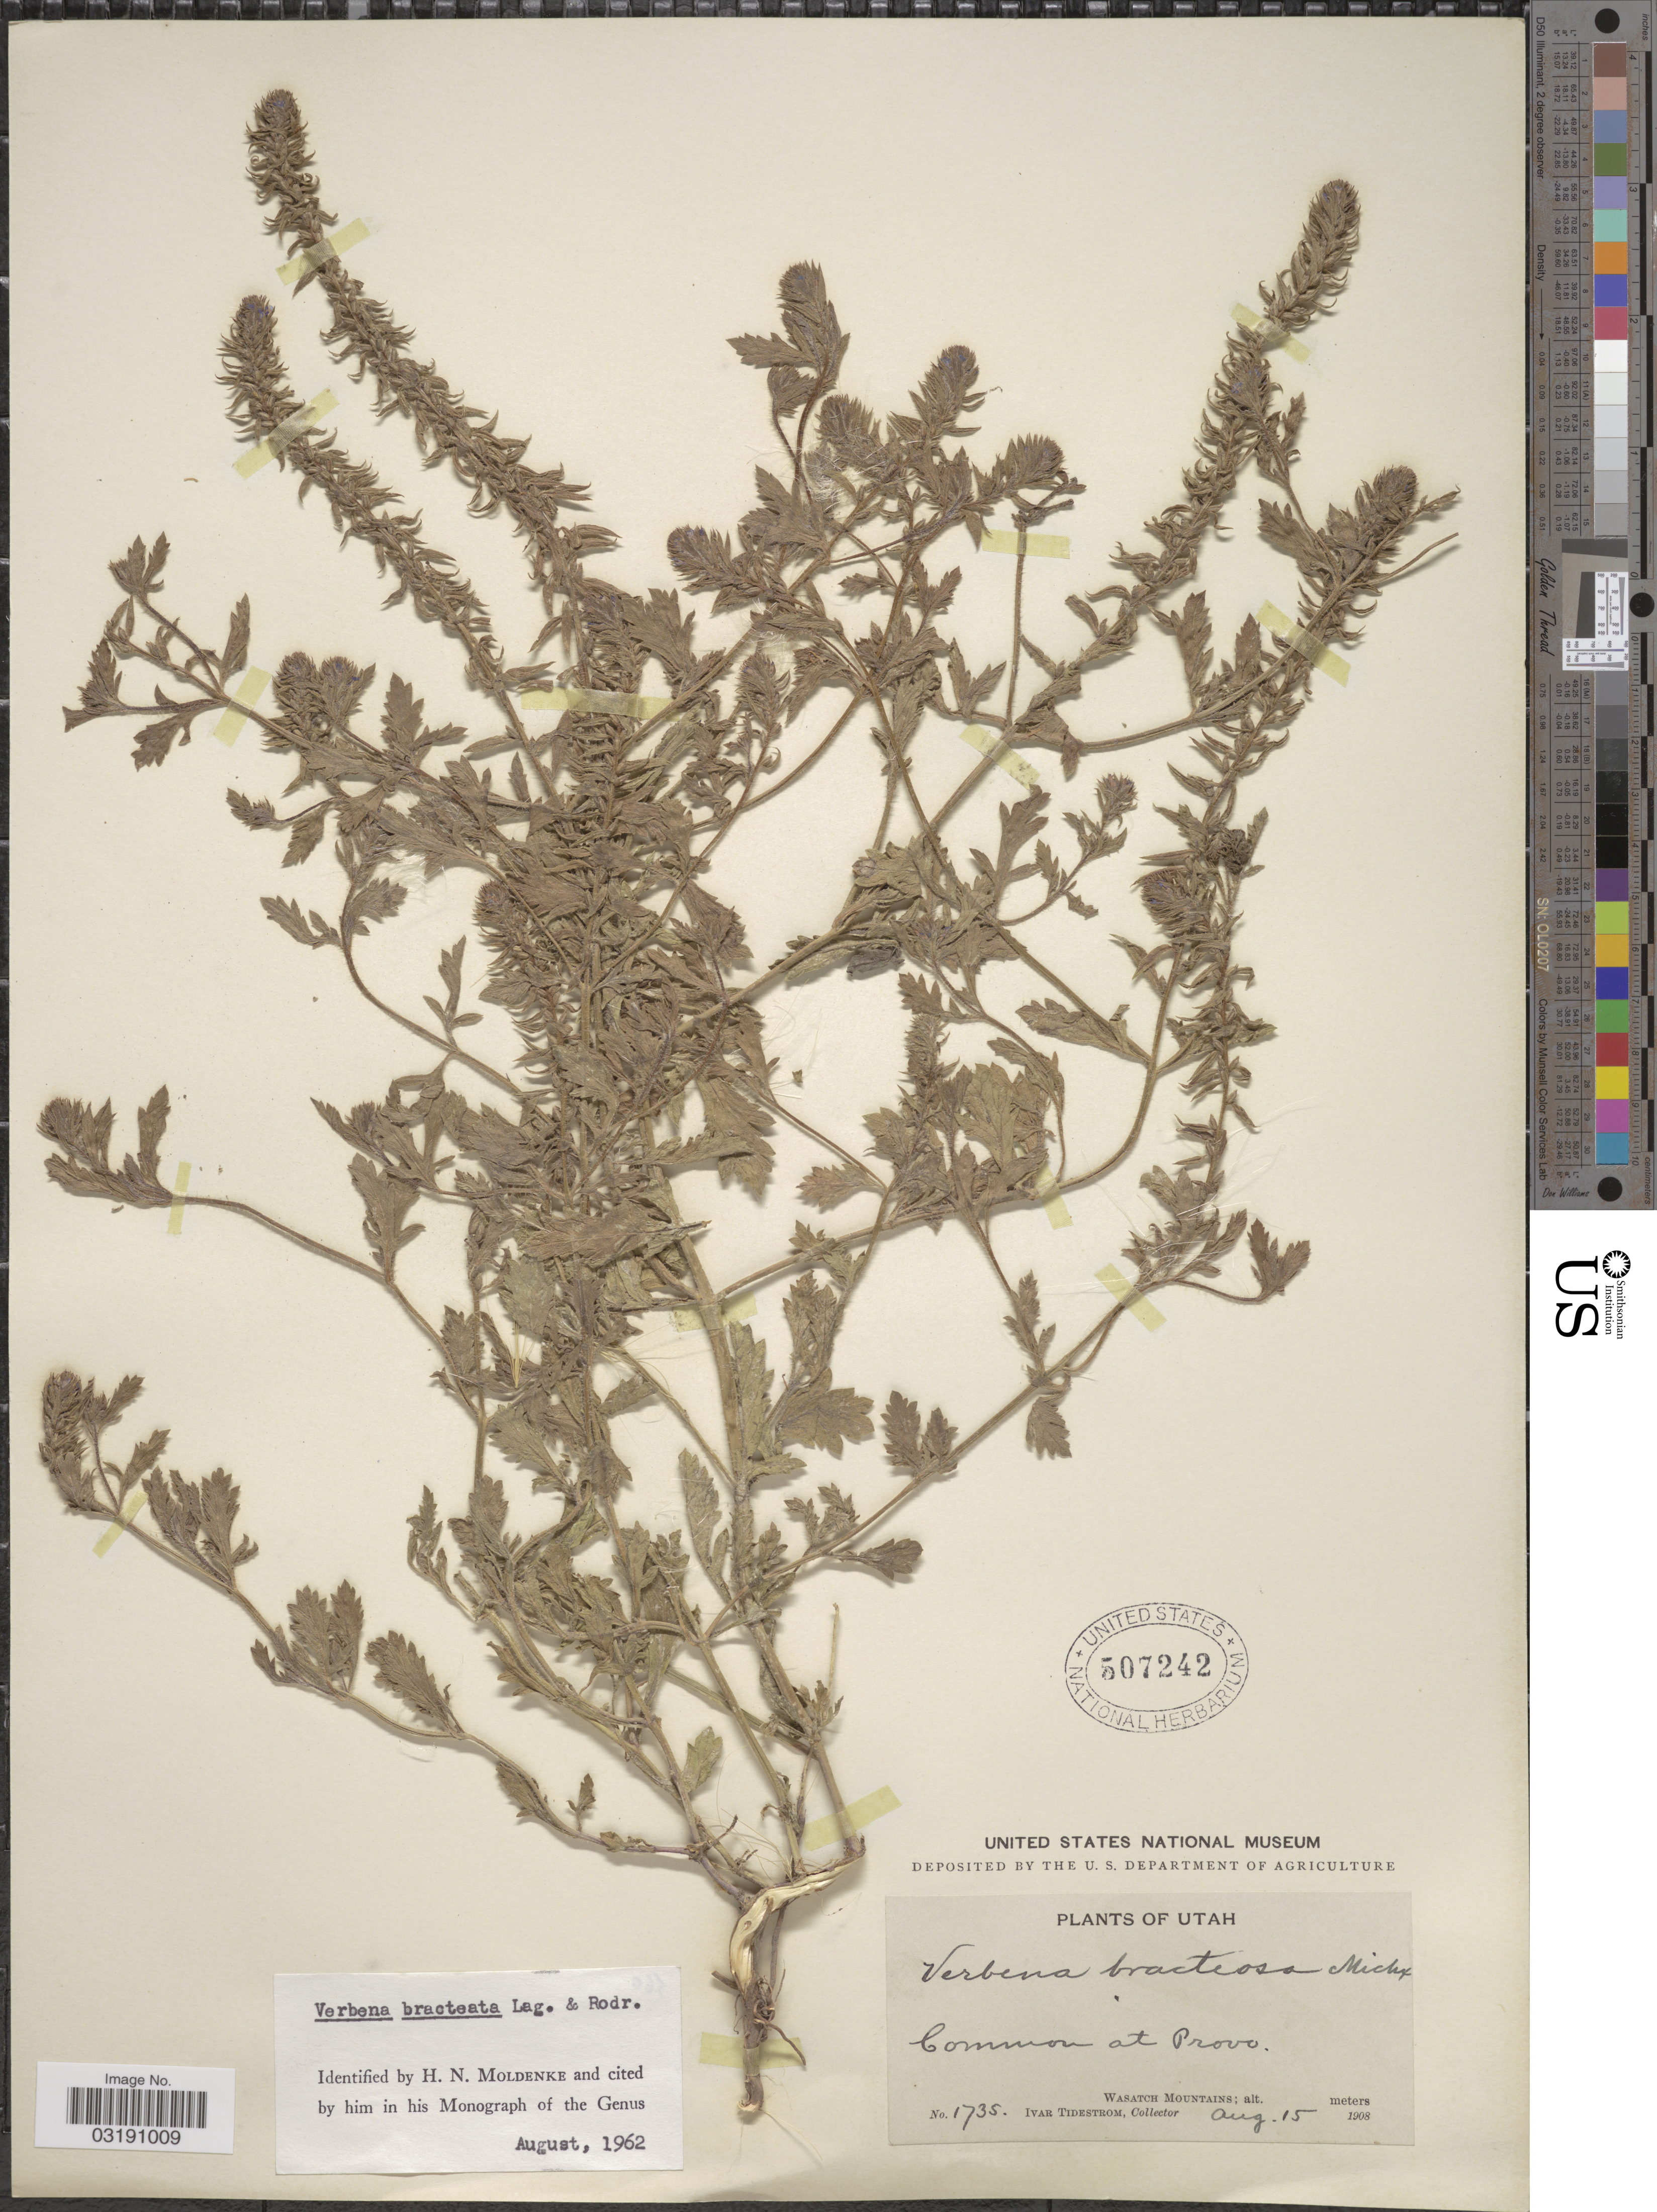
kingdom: Plantae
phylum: Tracheophyta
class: Magnoliopsida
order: Lamiales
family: Verbenaceae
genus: Verbena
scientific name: Verbena bracteata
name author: Cav. ex Lag. & Rodr.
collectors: I. F. Tidestrom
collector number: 1735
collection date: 1908-08-15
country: United States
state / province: Utah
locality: Provo. Wasatch Mountains.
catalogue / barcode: US 507242